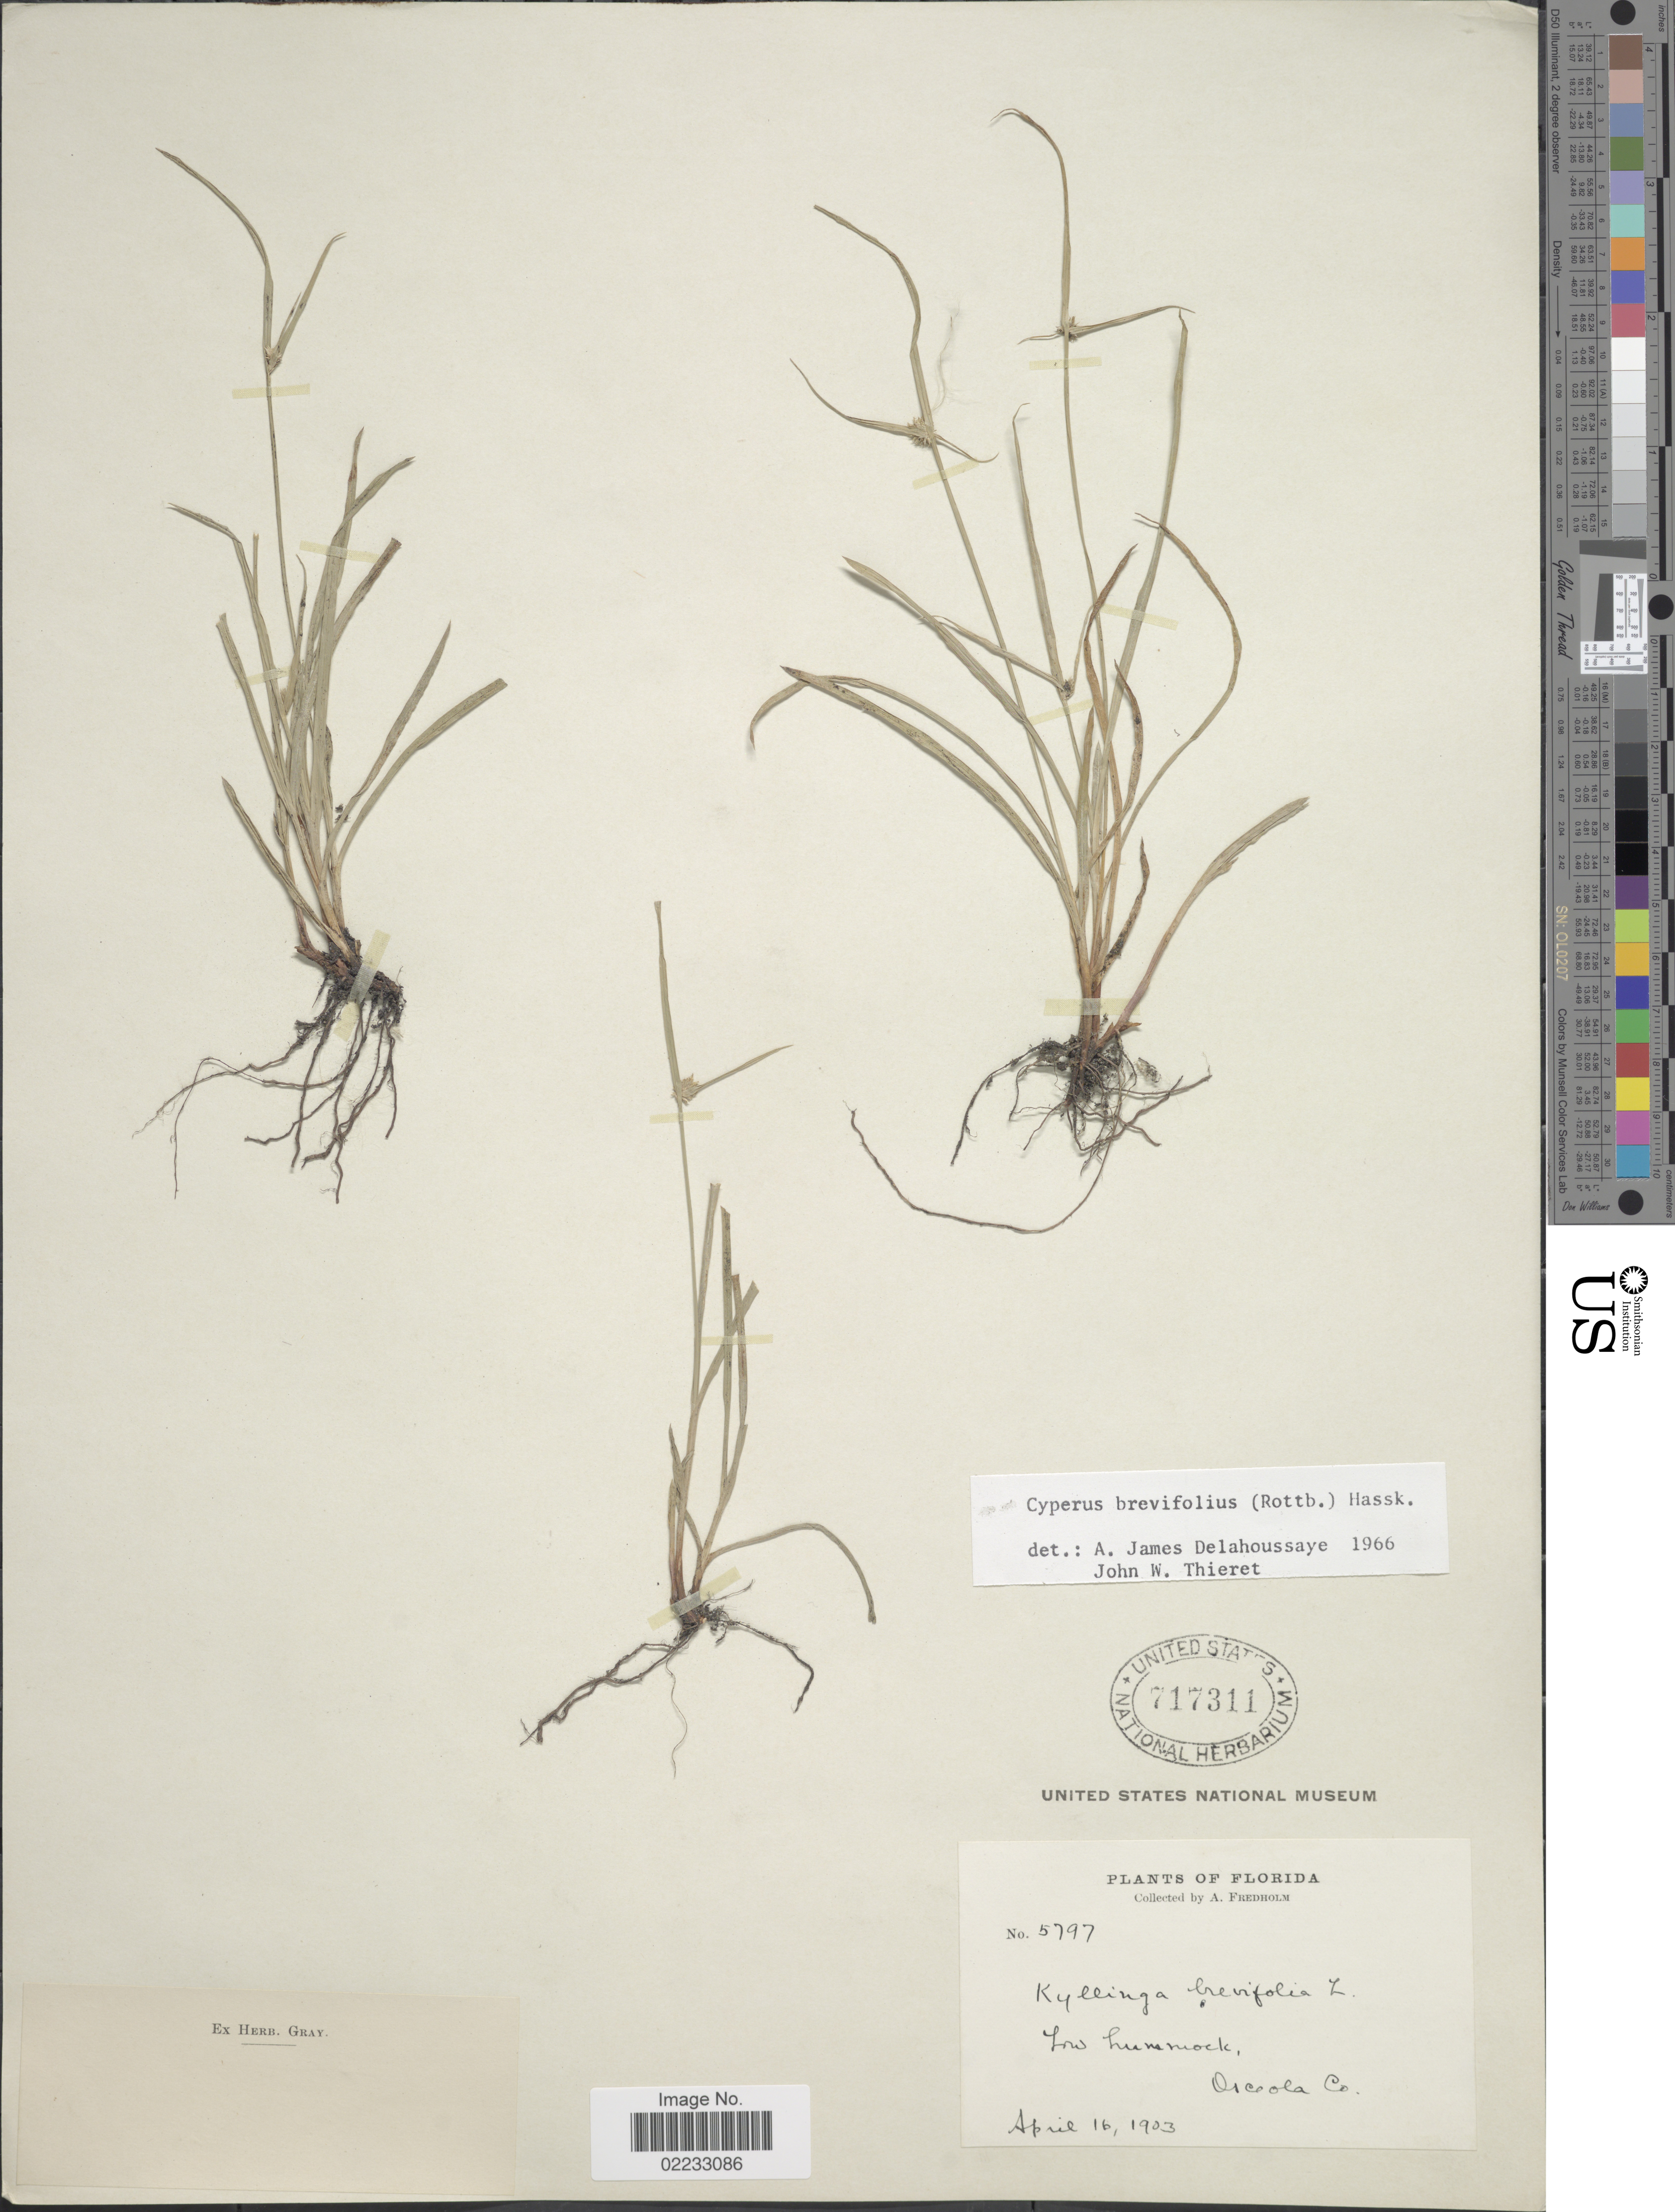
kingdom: Plantae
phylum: Tracheophyta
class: Liliopsida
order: Poales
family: Cyperaceae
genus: Cyperus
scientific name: Cyperus brevifolius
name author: (Rottb.) Hassk.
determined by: Strong, M. T., (US), Smithsonian Institution - National Museum of Natural History (UNITED STATES)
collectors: A. Fredholm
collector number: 5797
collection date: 1903-04-16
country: United States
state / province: Florida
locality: Orceola Co.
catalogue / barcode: US 717311